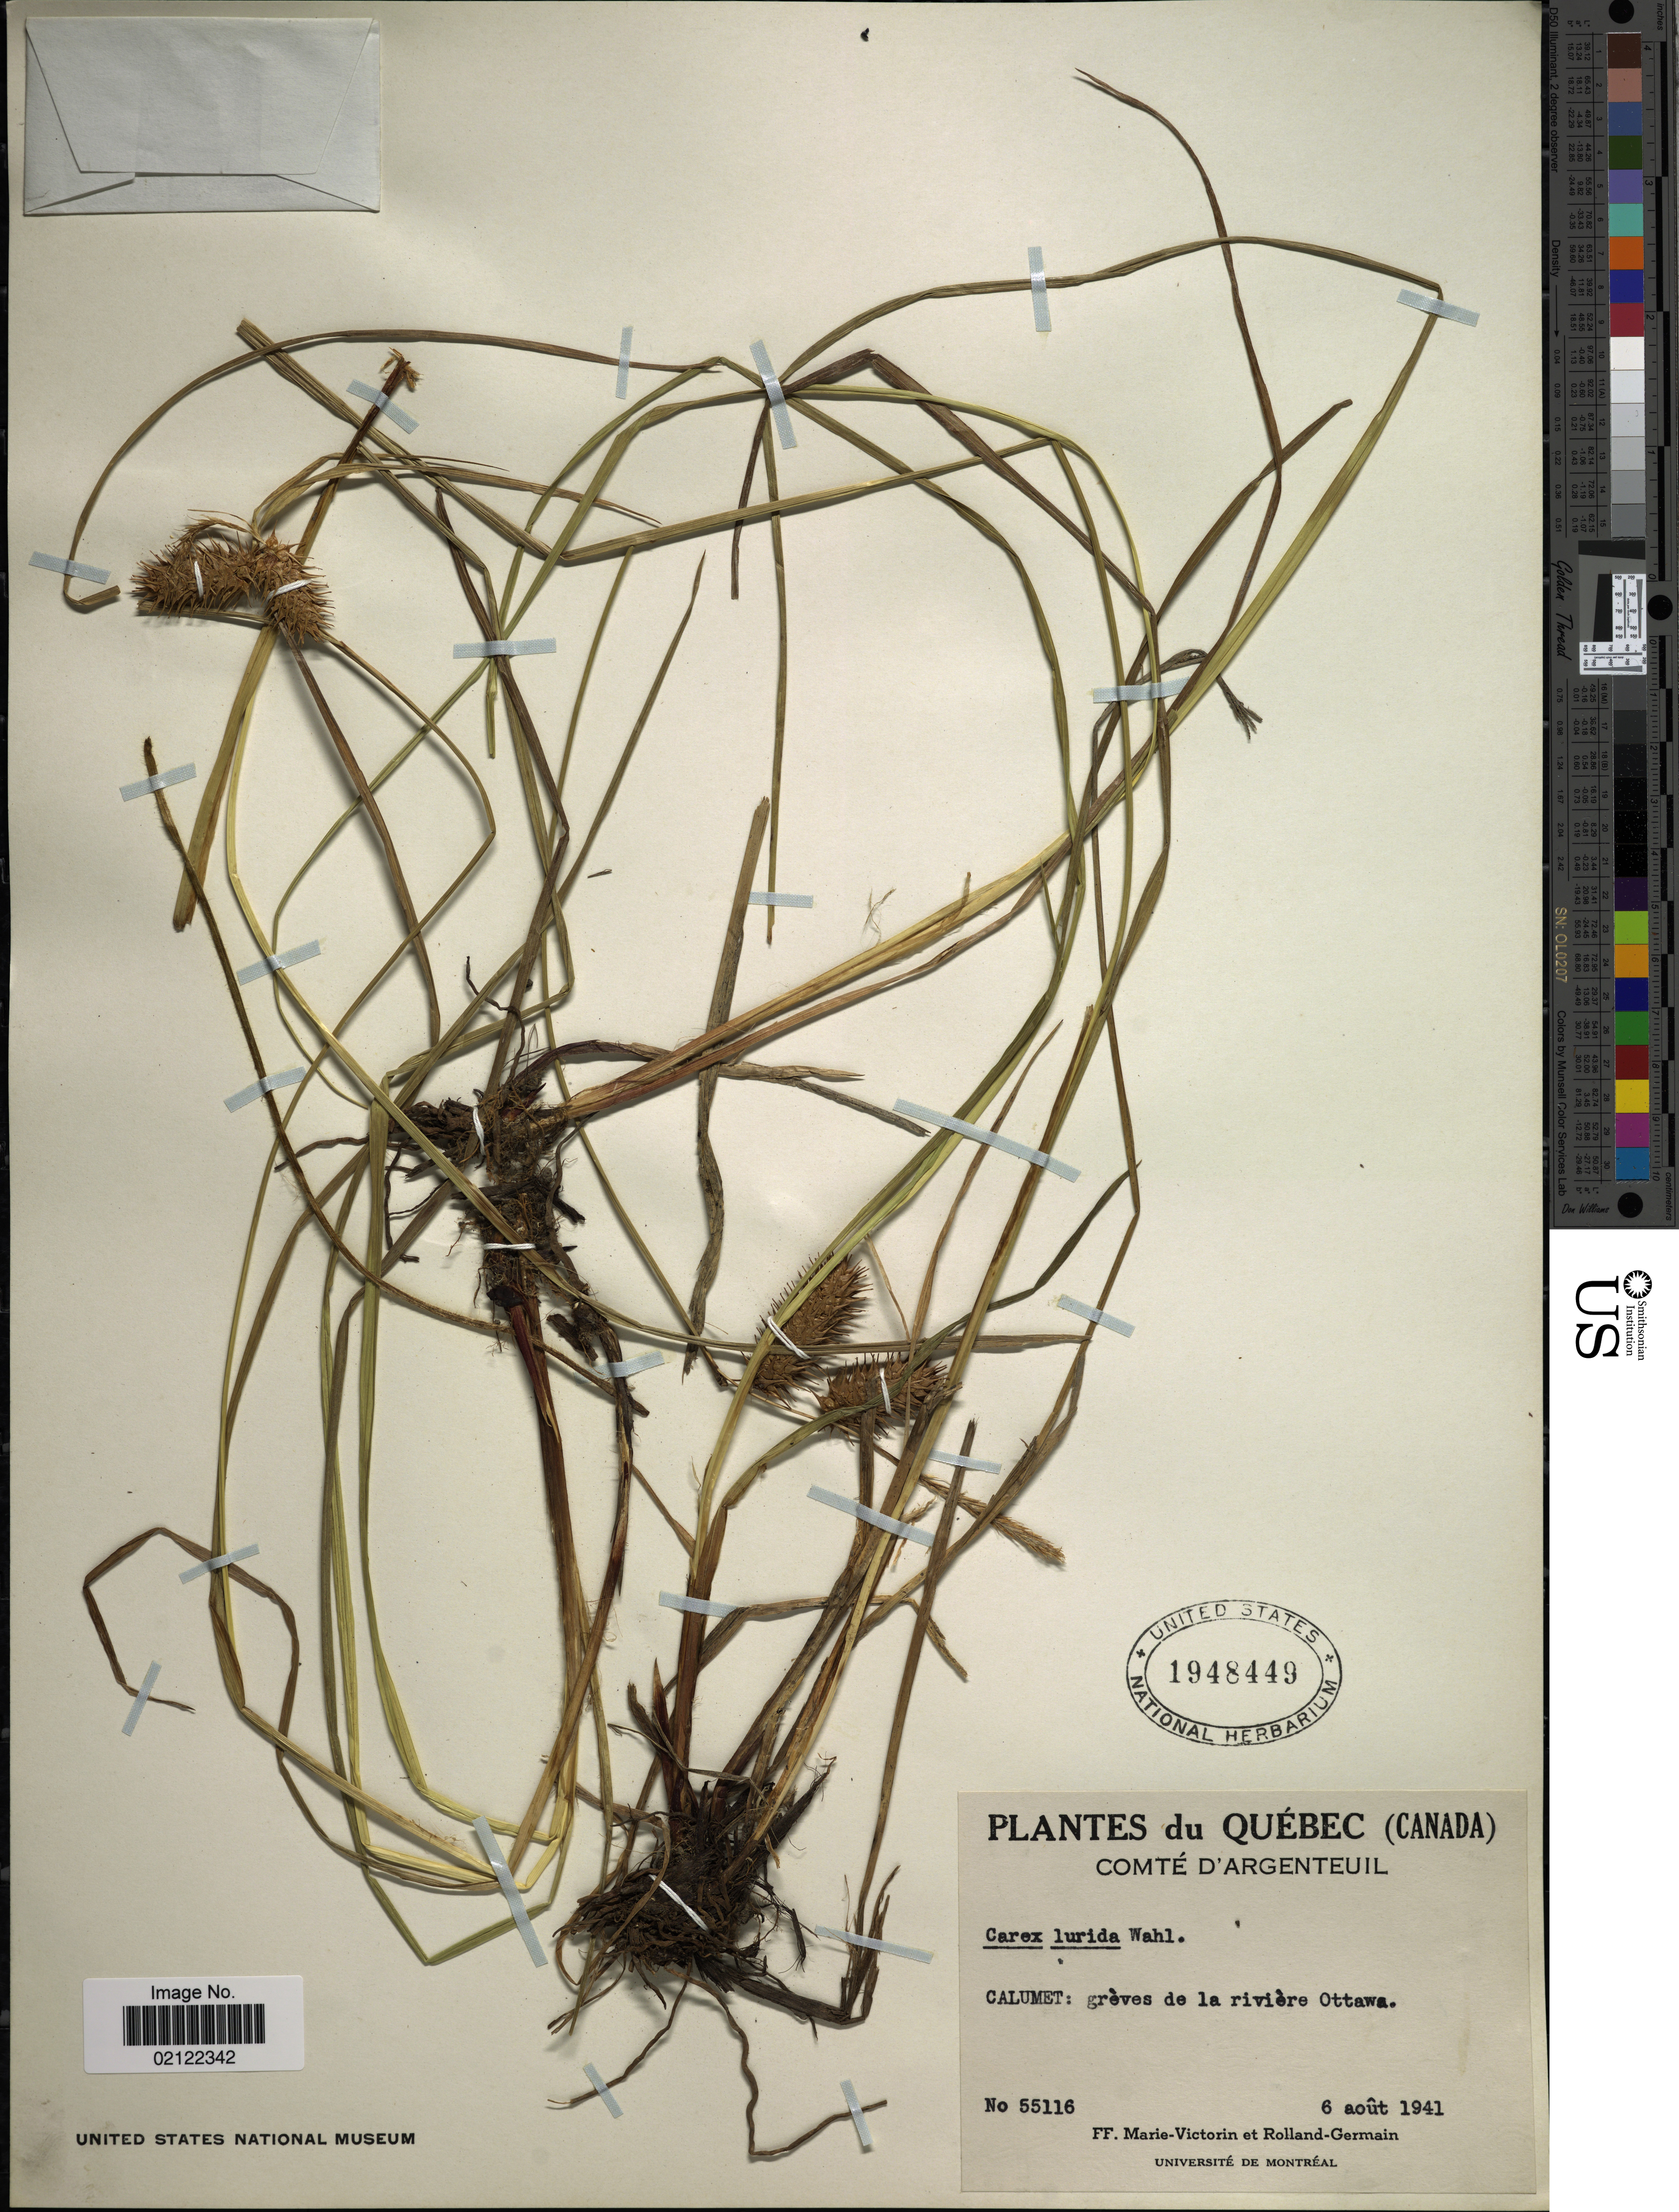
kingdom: Plantae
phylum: Tracheophyta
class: Liliopsida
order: Poales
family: Cyperaceae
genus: Carex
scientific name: Carex lurida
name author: Wahlenb.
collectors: F. Marie-Victorin & Rolland-Germain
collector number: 55116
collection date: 1941-08-06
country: Canada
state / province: Quebec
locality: Comte d'Argenteuil. Calumet: greves de la riviere Ottawa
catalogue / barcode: US 1948449